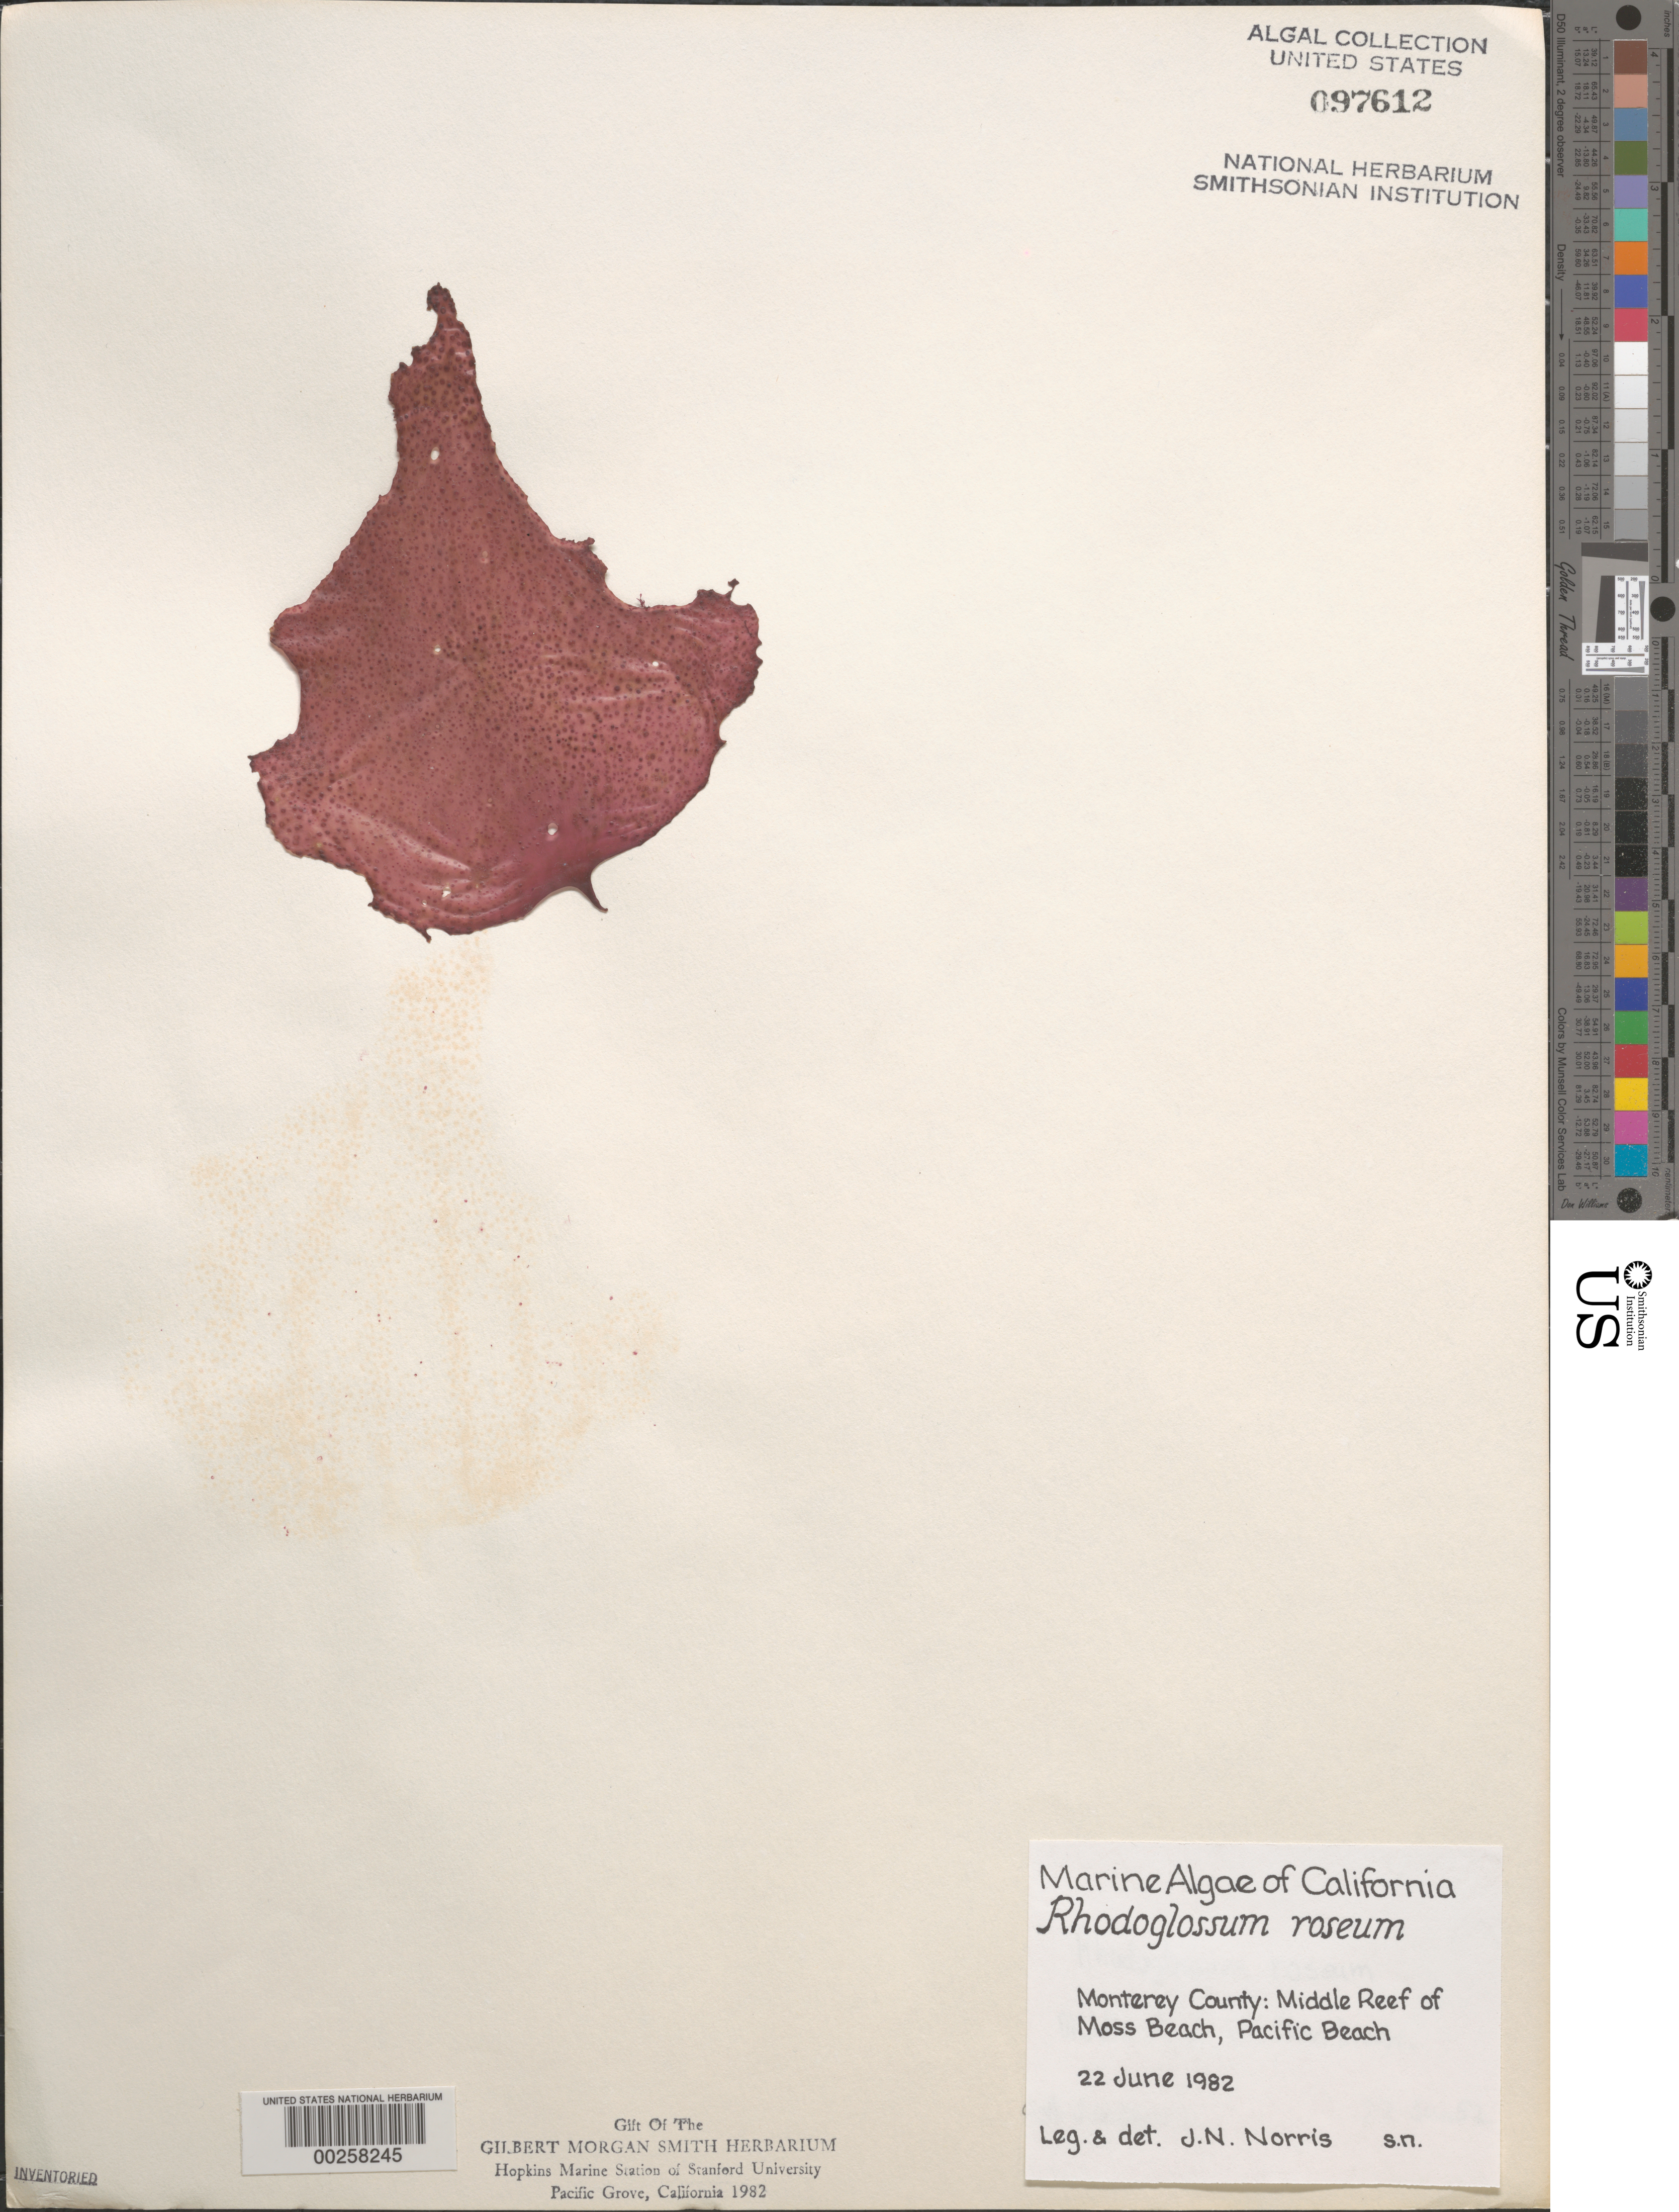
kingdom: Plantae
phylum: Rhodophyta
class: Florideophyceae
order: Gigartinales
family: Gigartinaceae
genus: Mazzaella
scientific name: Mazzaella rosea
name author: (Kylin) Fredericq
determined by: Algae name updating Project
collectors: J. N. Norris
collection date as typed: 22 Jun 1982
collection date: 1982-06-22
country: United States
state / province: California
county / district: Monterey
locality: Middle reef of Moss Beach, Pacific Grove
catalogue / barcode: US 97612